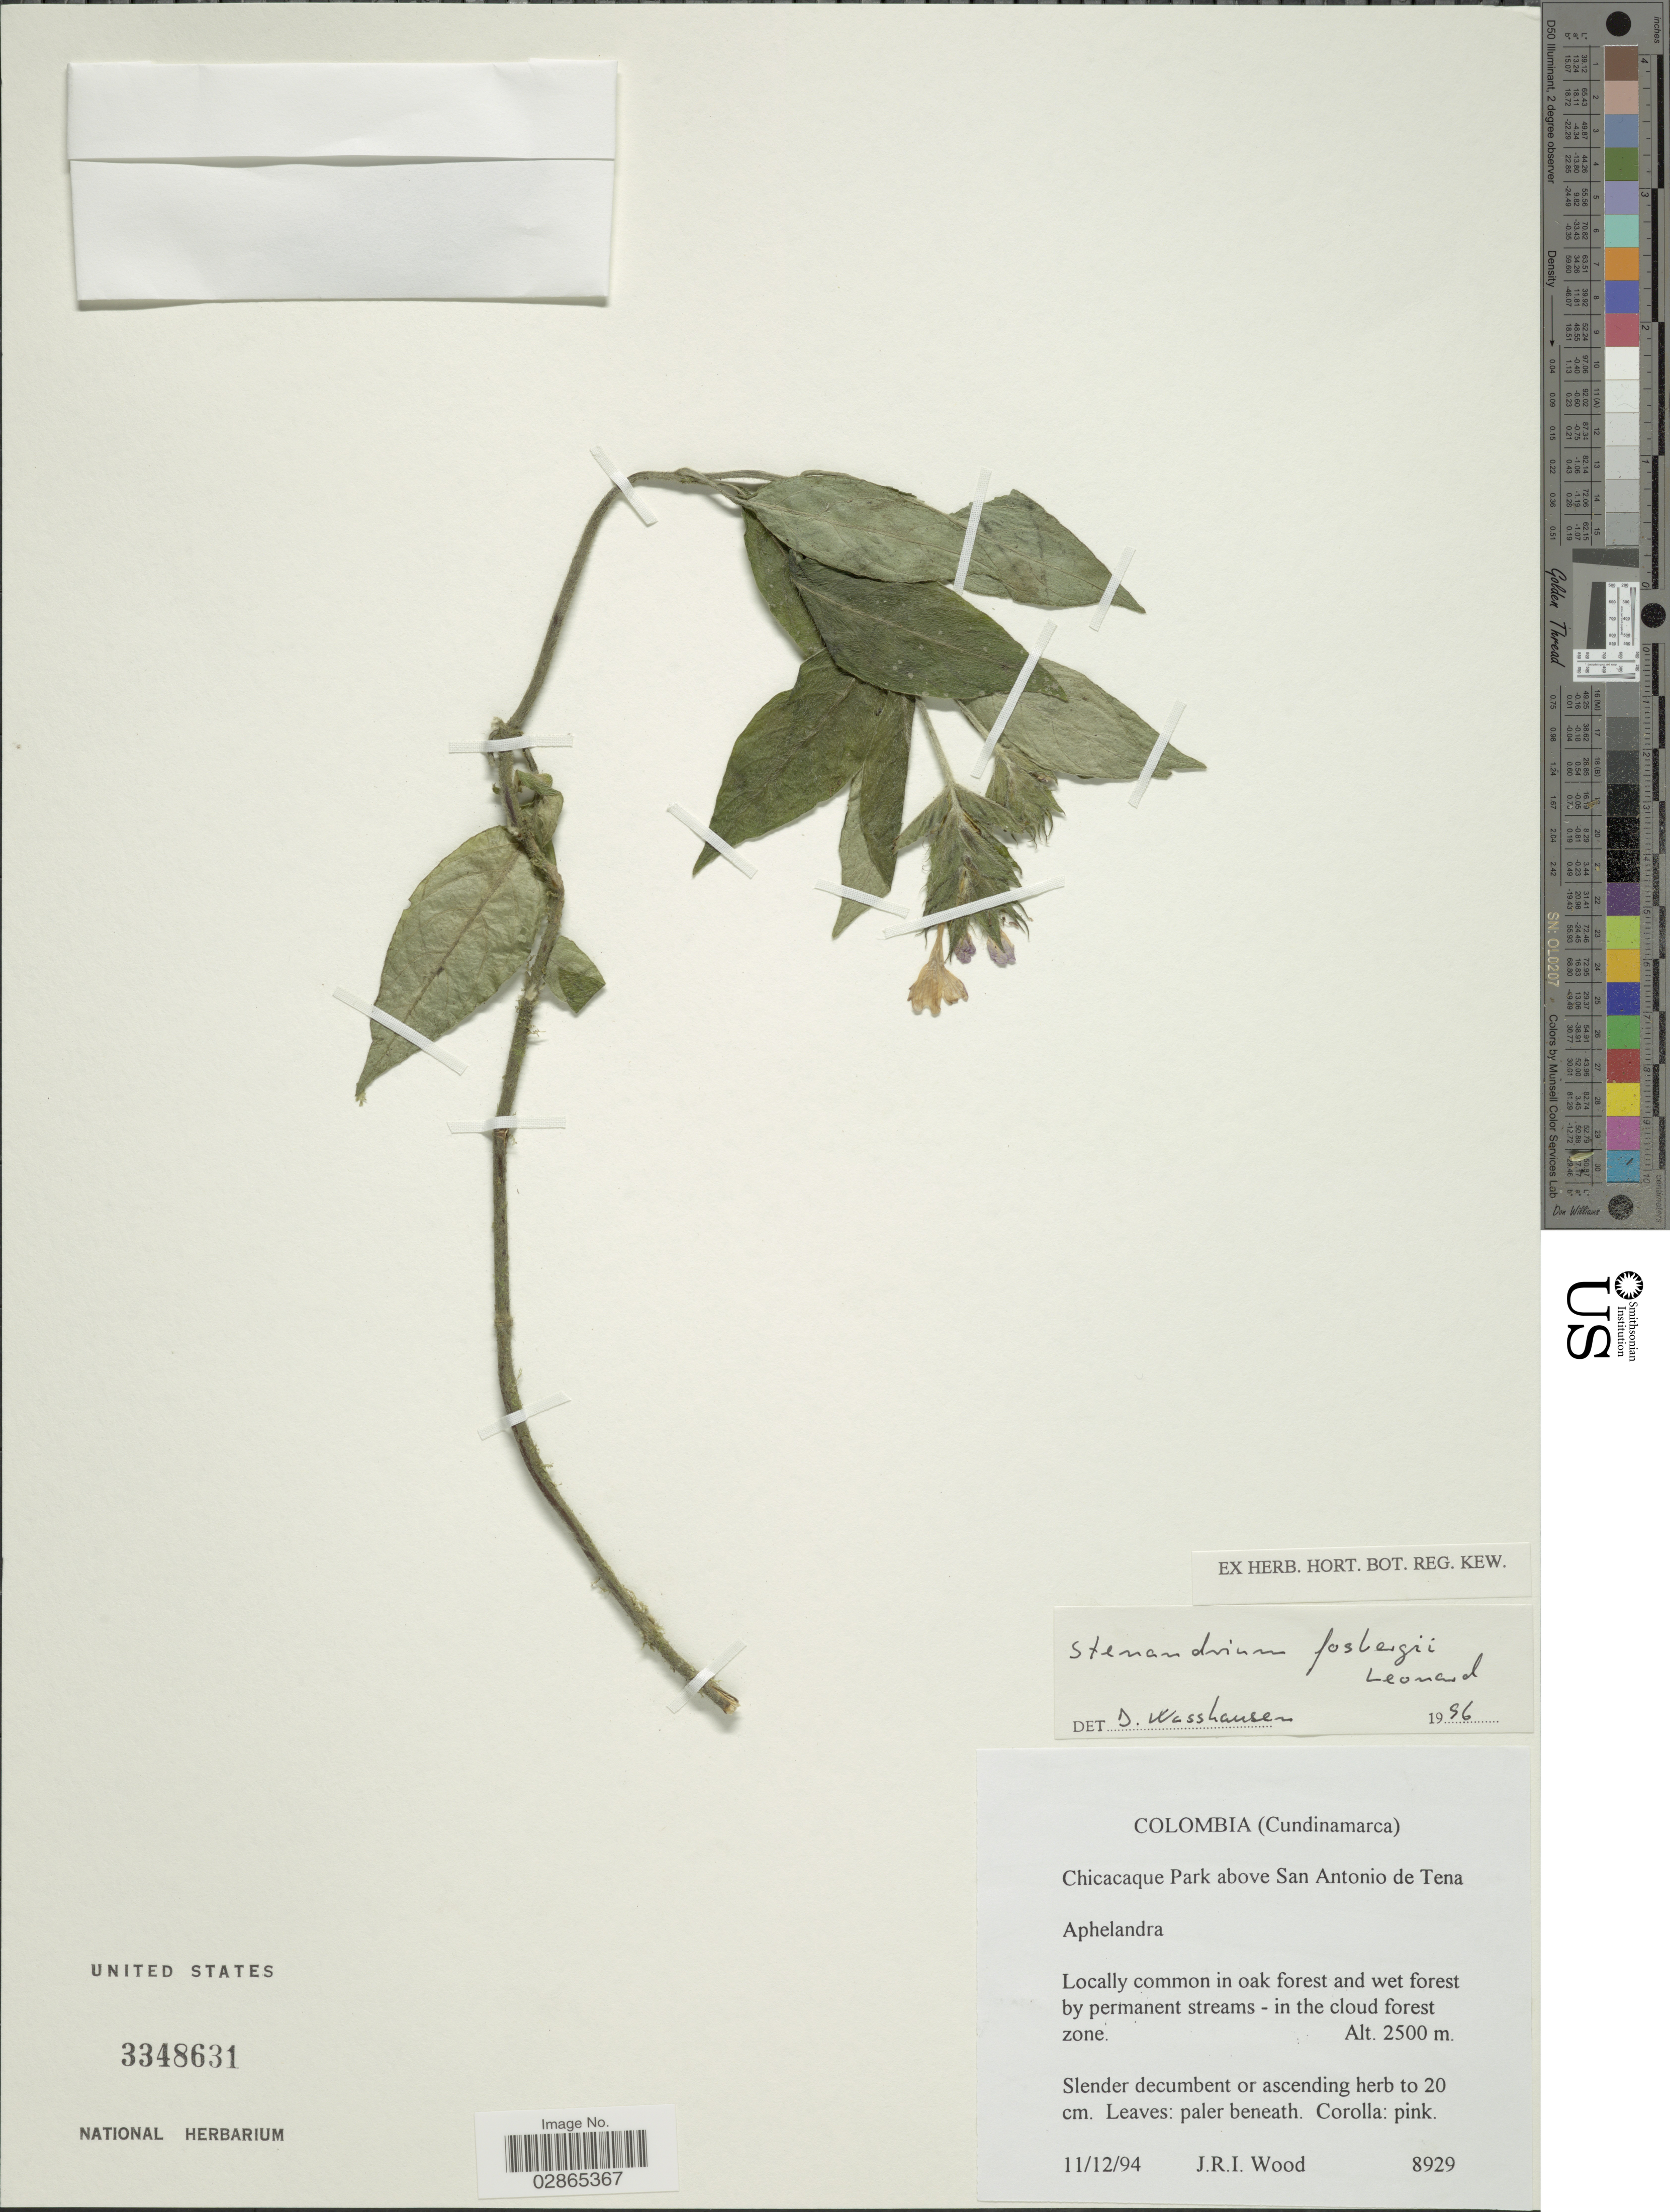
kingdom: Plantae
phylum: Tracheophyta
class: Magnoliopsida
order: Lamiales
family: Acanthaceae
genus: Stenandrium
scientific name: Stenandrium fosbergii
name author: (Leonard) Wassh.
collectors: J. R. I. Wood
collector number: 8929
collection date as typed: Transcribed d/m/y: 11/12/94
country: Colombia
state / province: Cundinamarca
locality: Chicacaque Park above San Antonio de Tena.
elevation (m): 2500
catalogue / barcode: US 3348631